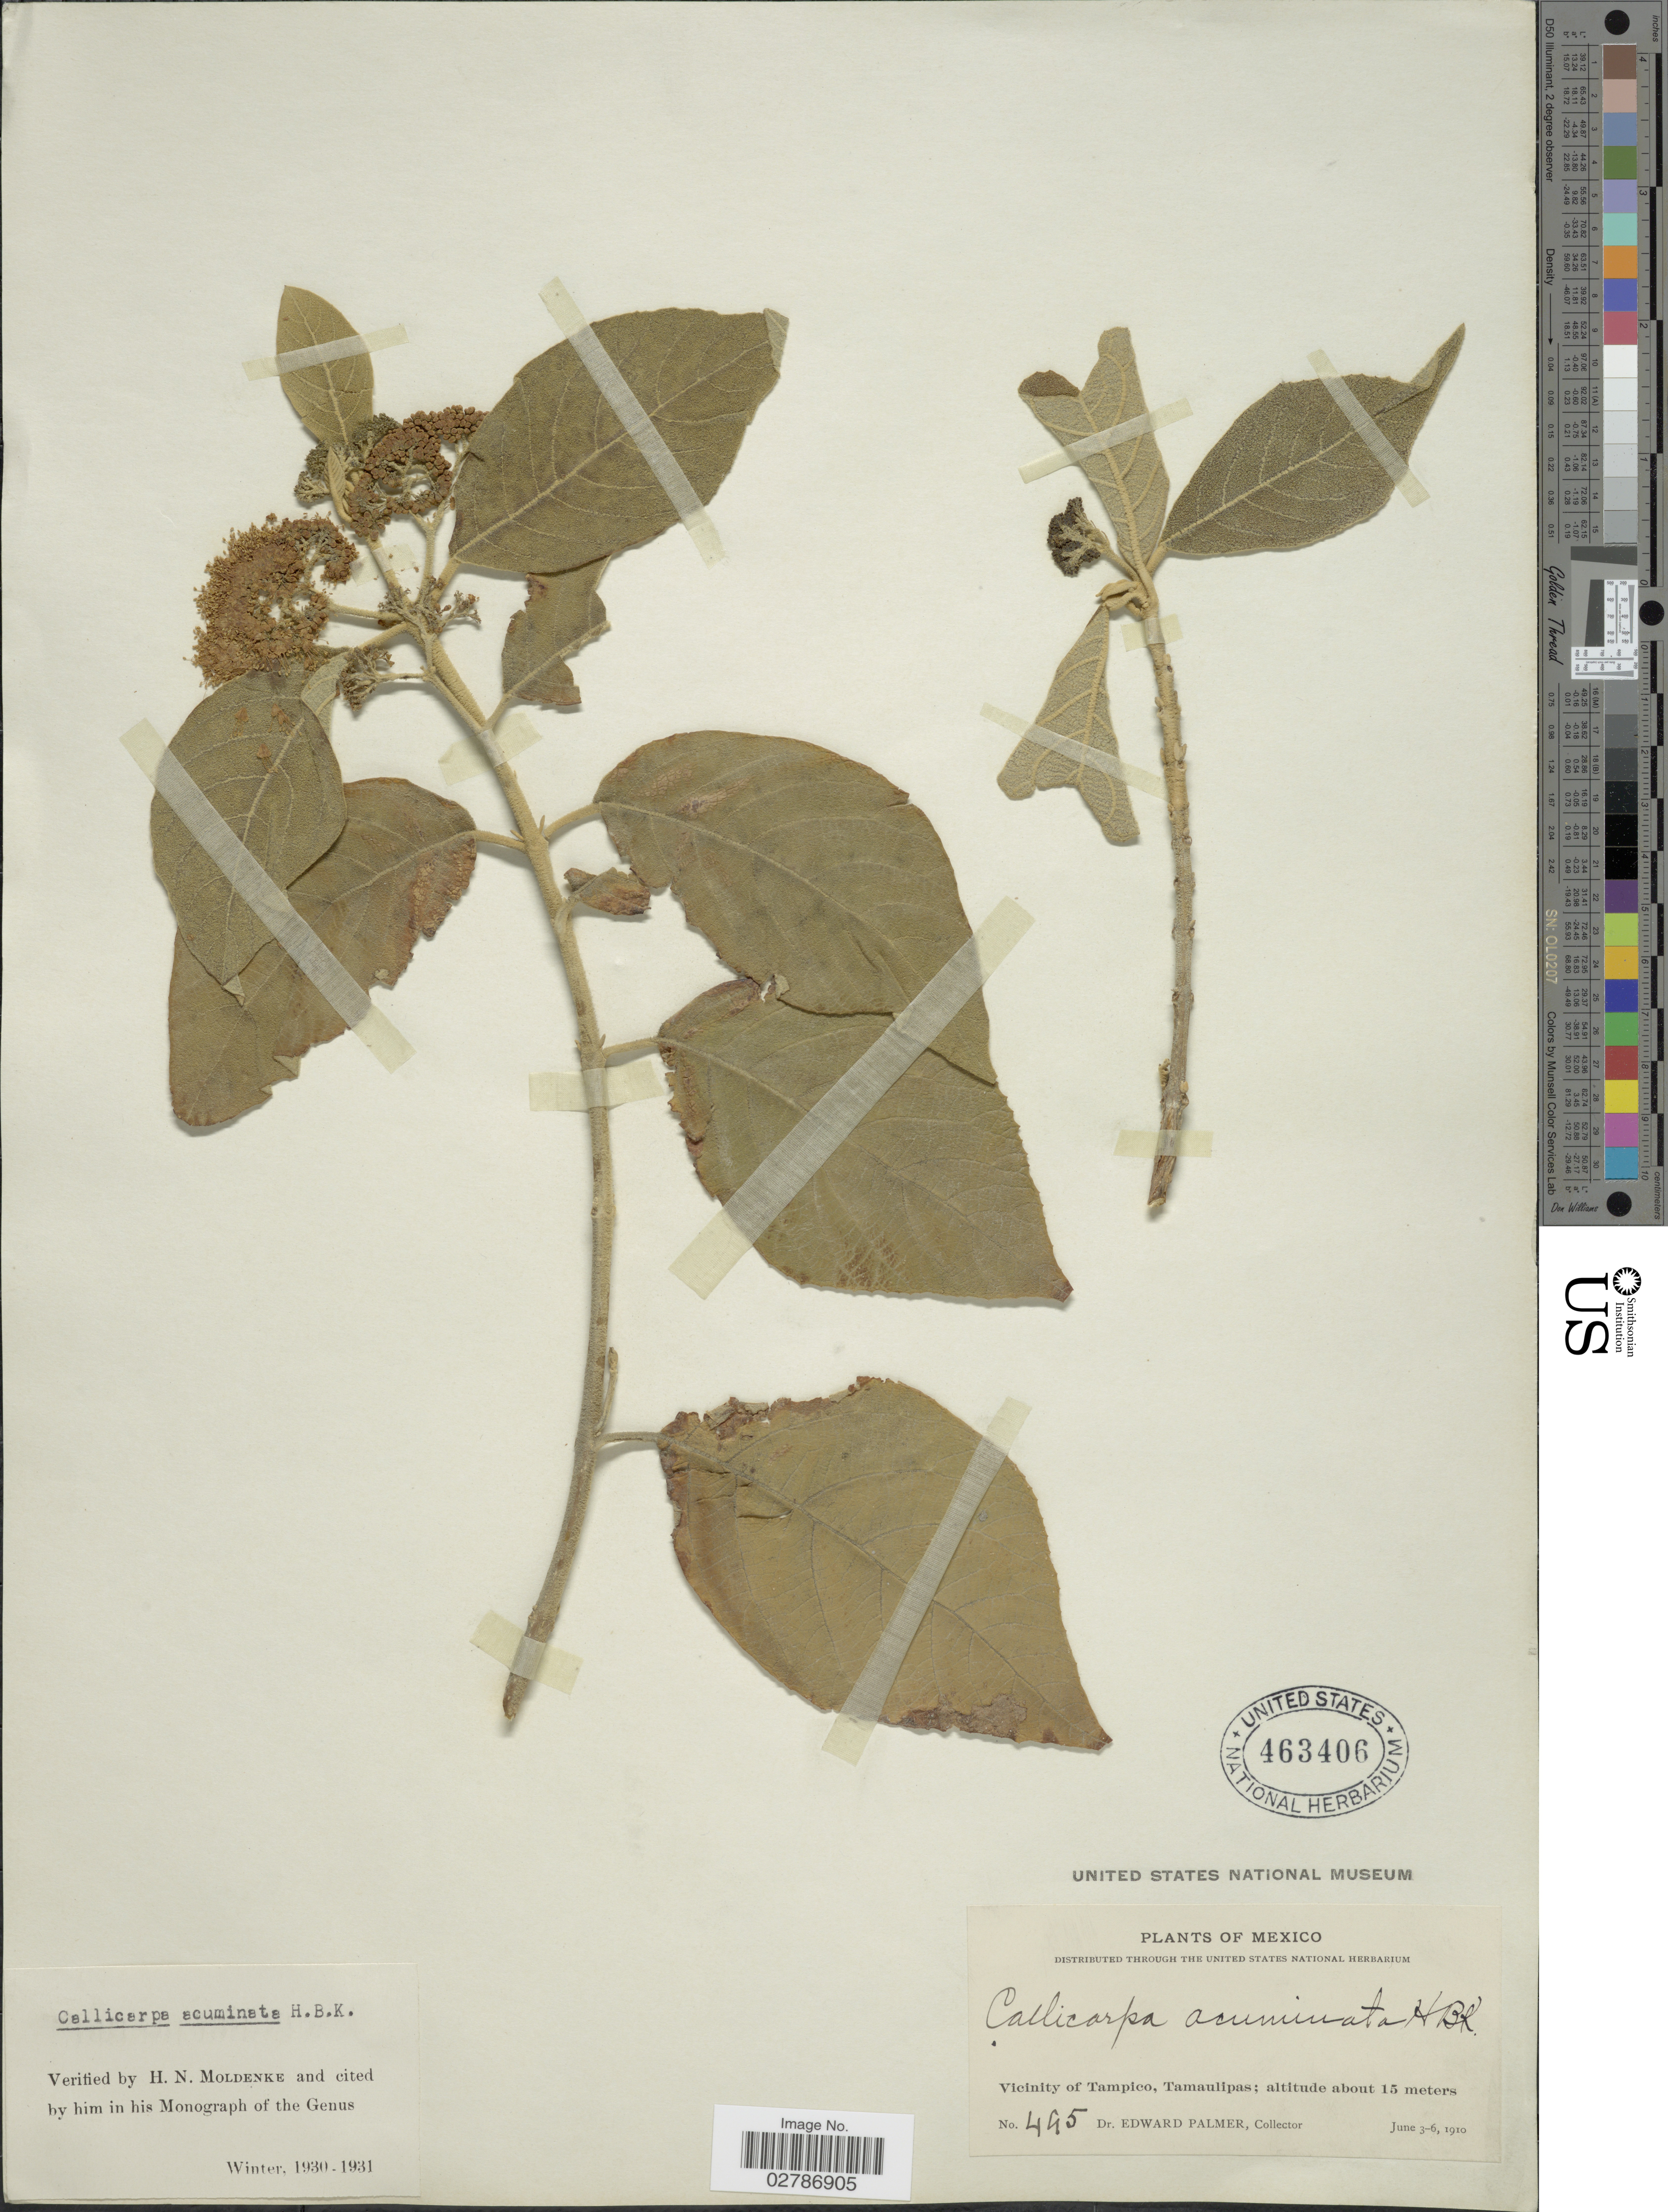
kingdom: Plantae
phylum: Tracheophyta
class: Magnoliopsida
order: Lamiales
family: Lamiaceae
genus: Callicarpa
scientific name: Callicarpa acuminata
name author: Kunth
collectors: E. Palmer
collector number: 495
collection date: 1910-06-03/1910-06-06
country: Mexico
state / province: Tamaulipas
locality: Vicinity of Tampico.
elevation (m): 15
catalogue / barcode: US 463406